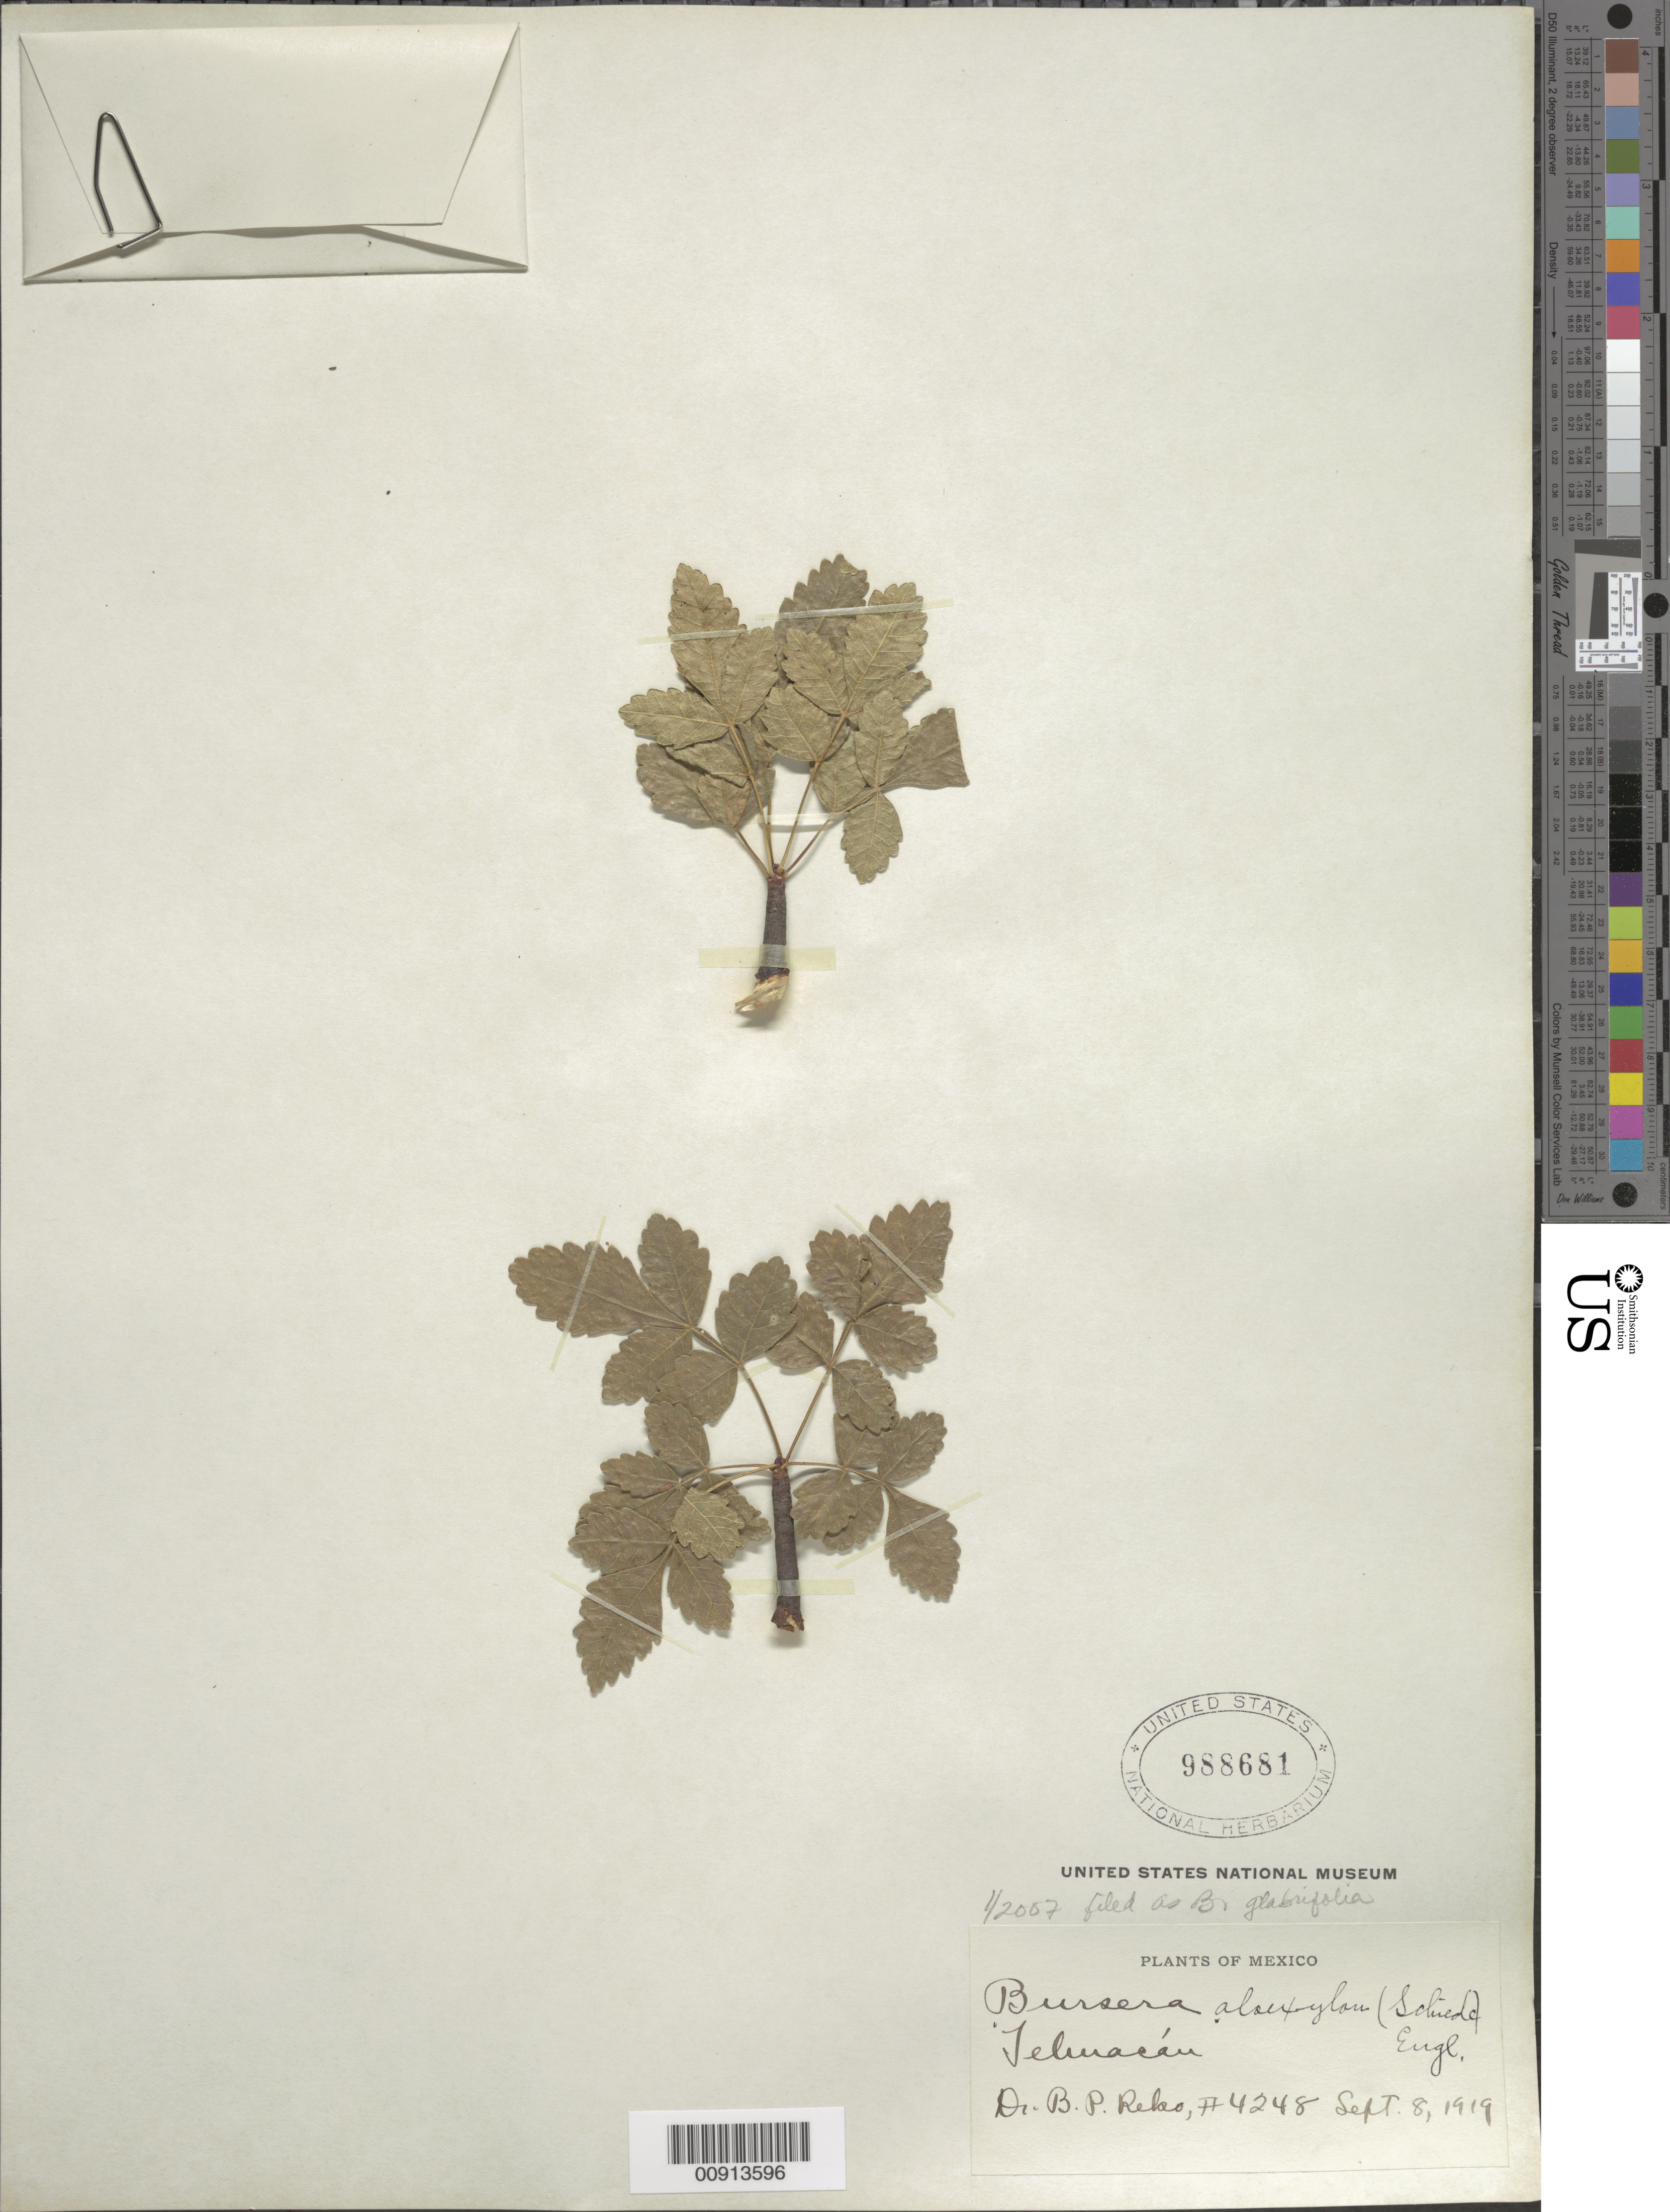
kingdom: Plantae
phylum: Tracheophyta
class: Magnoliopsida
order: Sapindales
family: Burseraceae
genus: Bursera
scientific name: Bursera glabrifolia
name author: (Kunth) Engl.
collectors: B. P. Reko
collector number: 4248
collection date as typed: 08 Sep 1919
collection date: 1919-09-08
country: Mexico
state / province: Puebla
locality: Tehuacán.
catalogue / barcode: US 988681